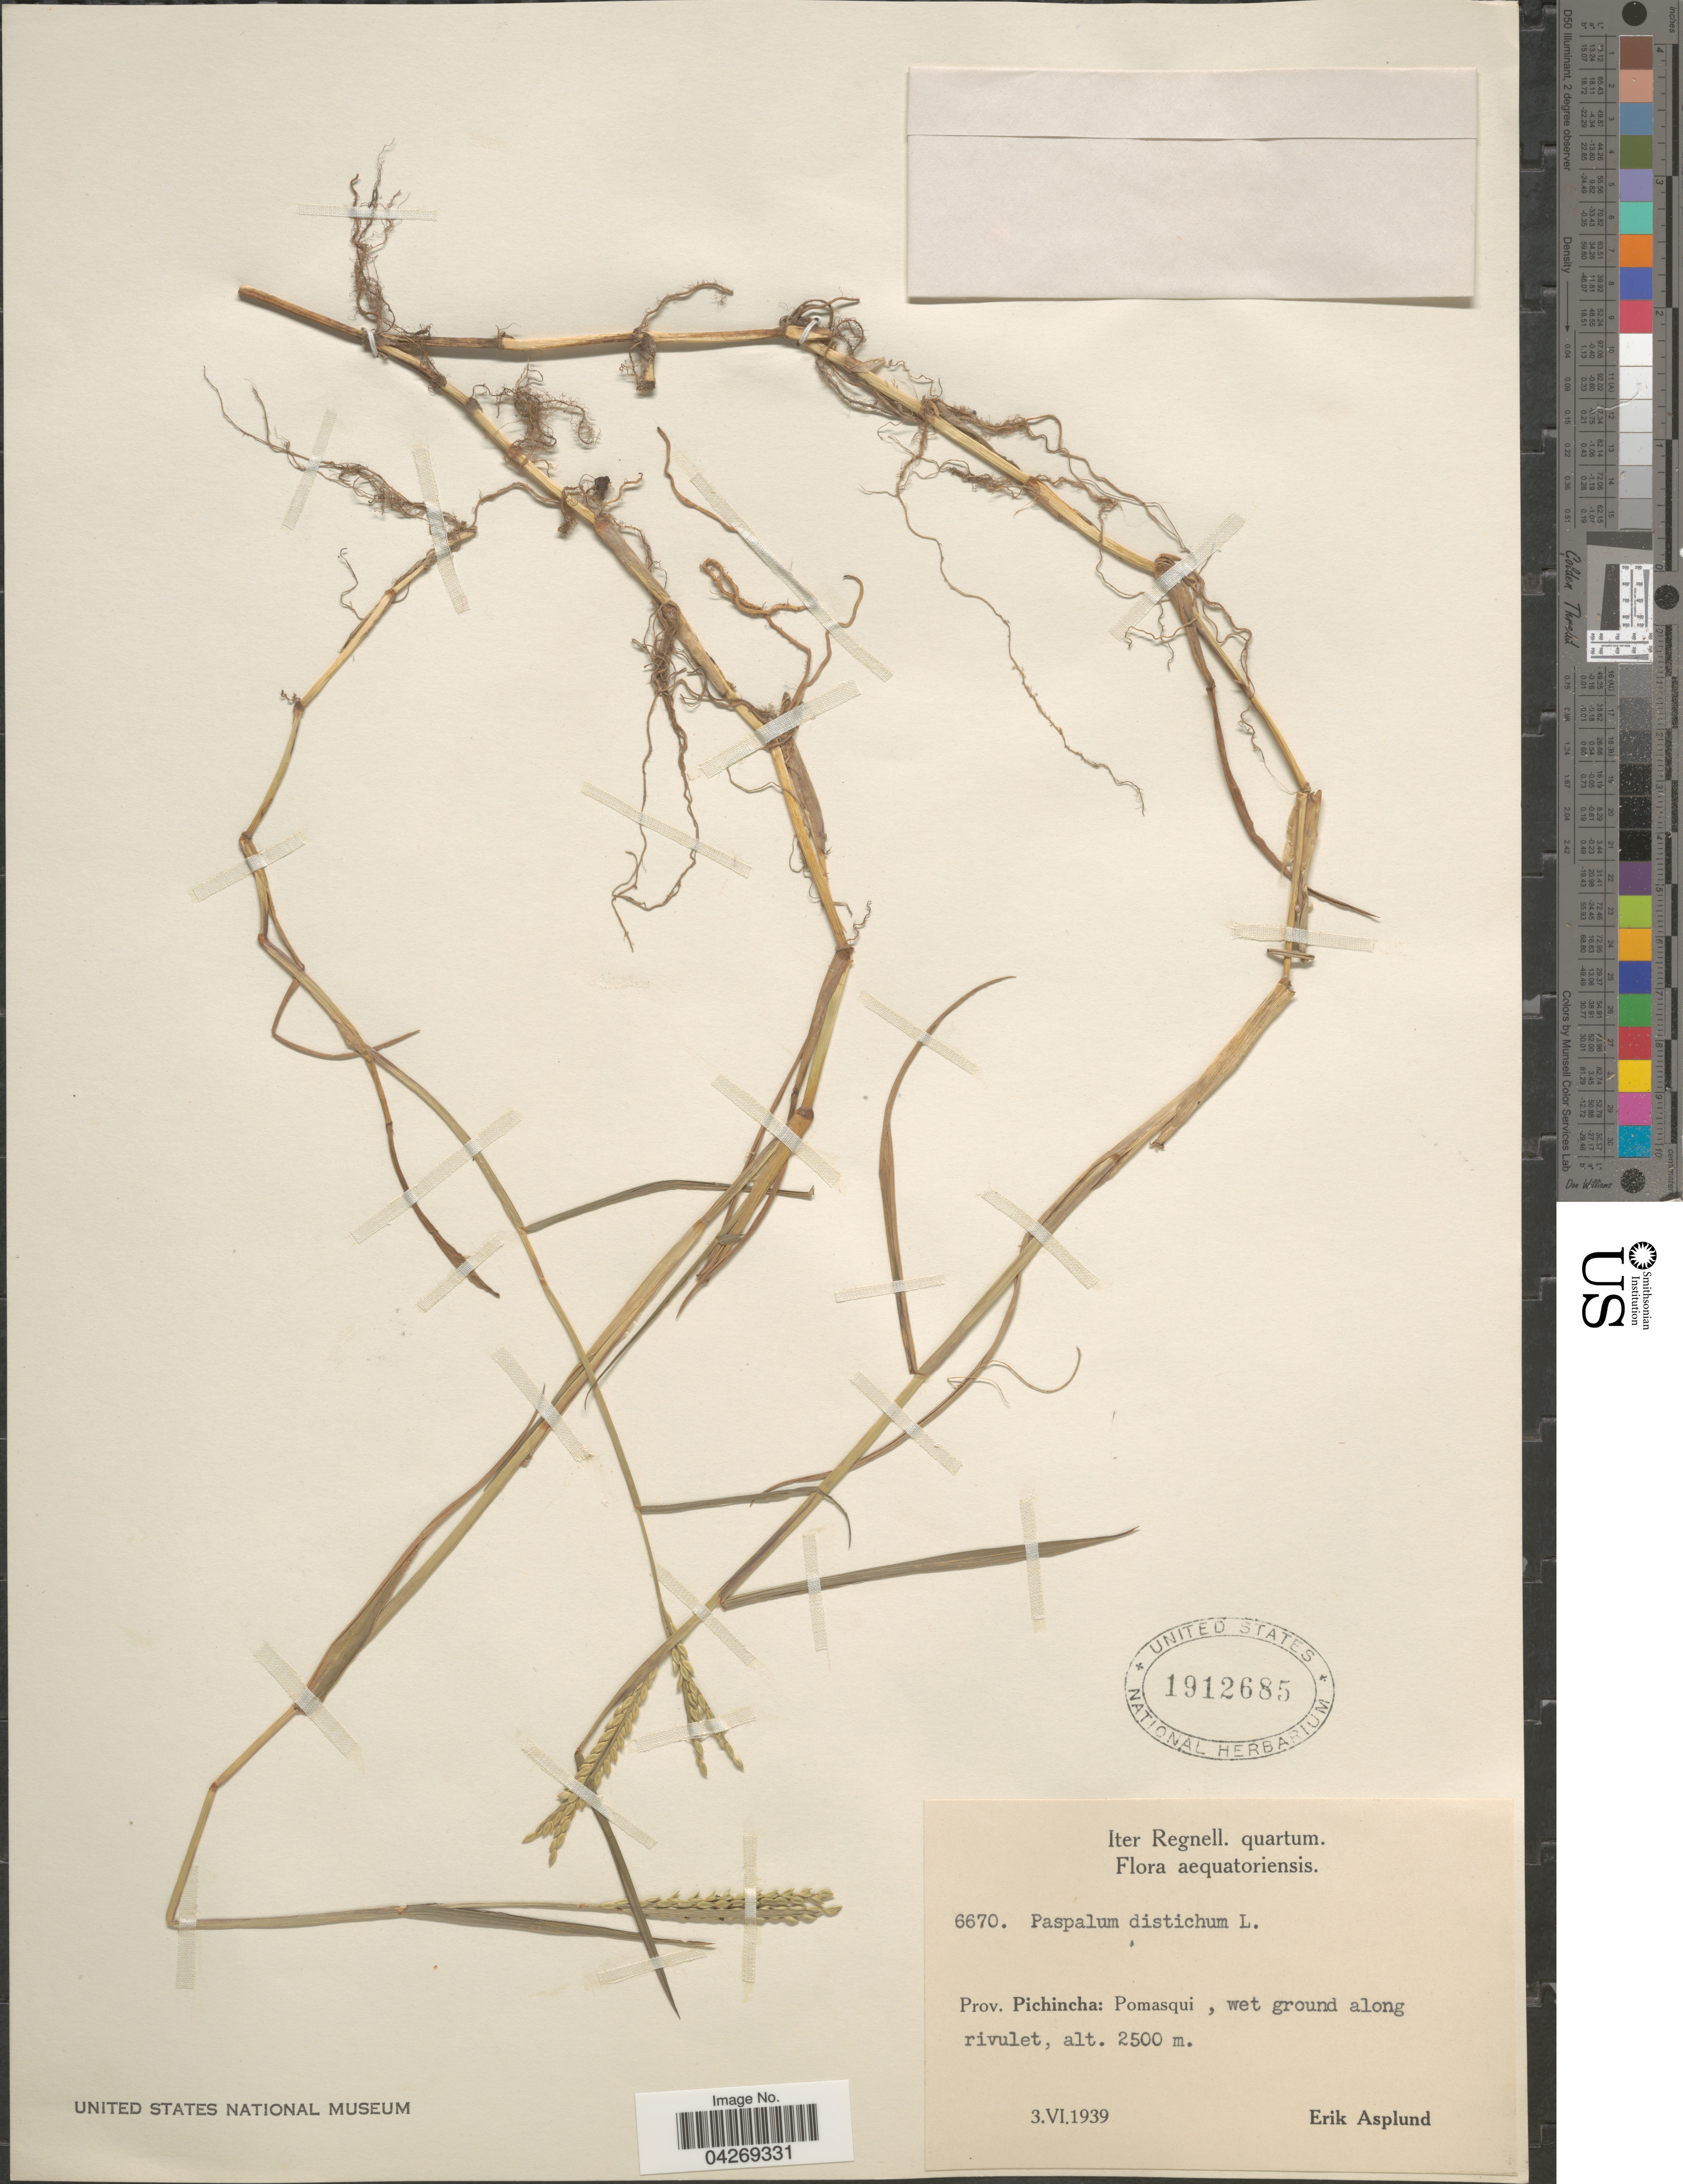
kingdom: Plantae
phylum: Tracheophyta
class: Liliopsida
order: Poales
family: Poaceae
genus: Paspalum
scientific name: Paspalum distichum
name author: L.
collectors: E. Asplund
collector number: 6670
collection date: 1939-06-03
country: Ecuador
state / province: Pichincha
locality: Iter Regnell. quartum. Pomasqui, wet ground along rivulet.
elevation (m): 2500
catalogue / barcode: US 1912685